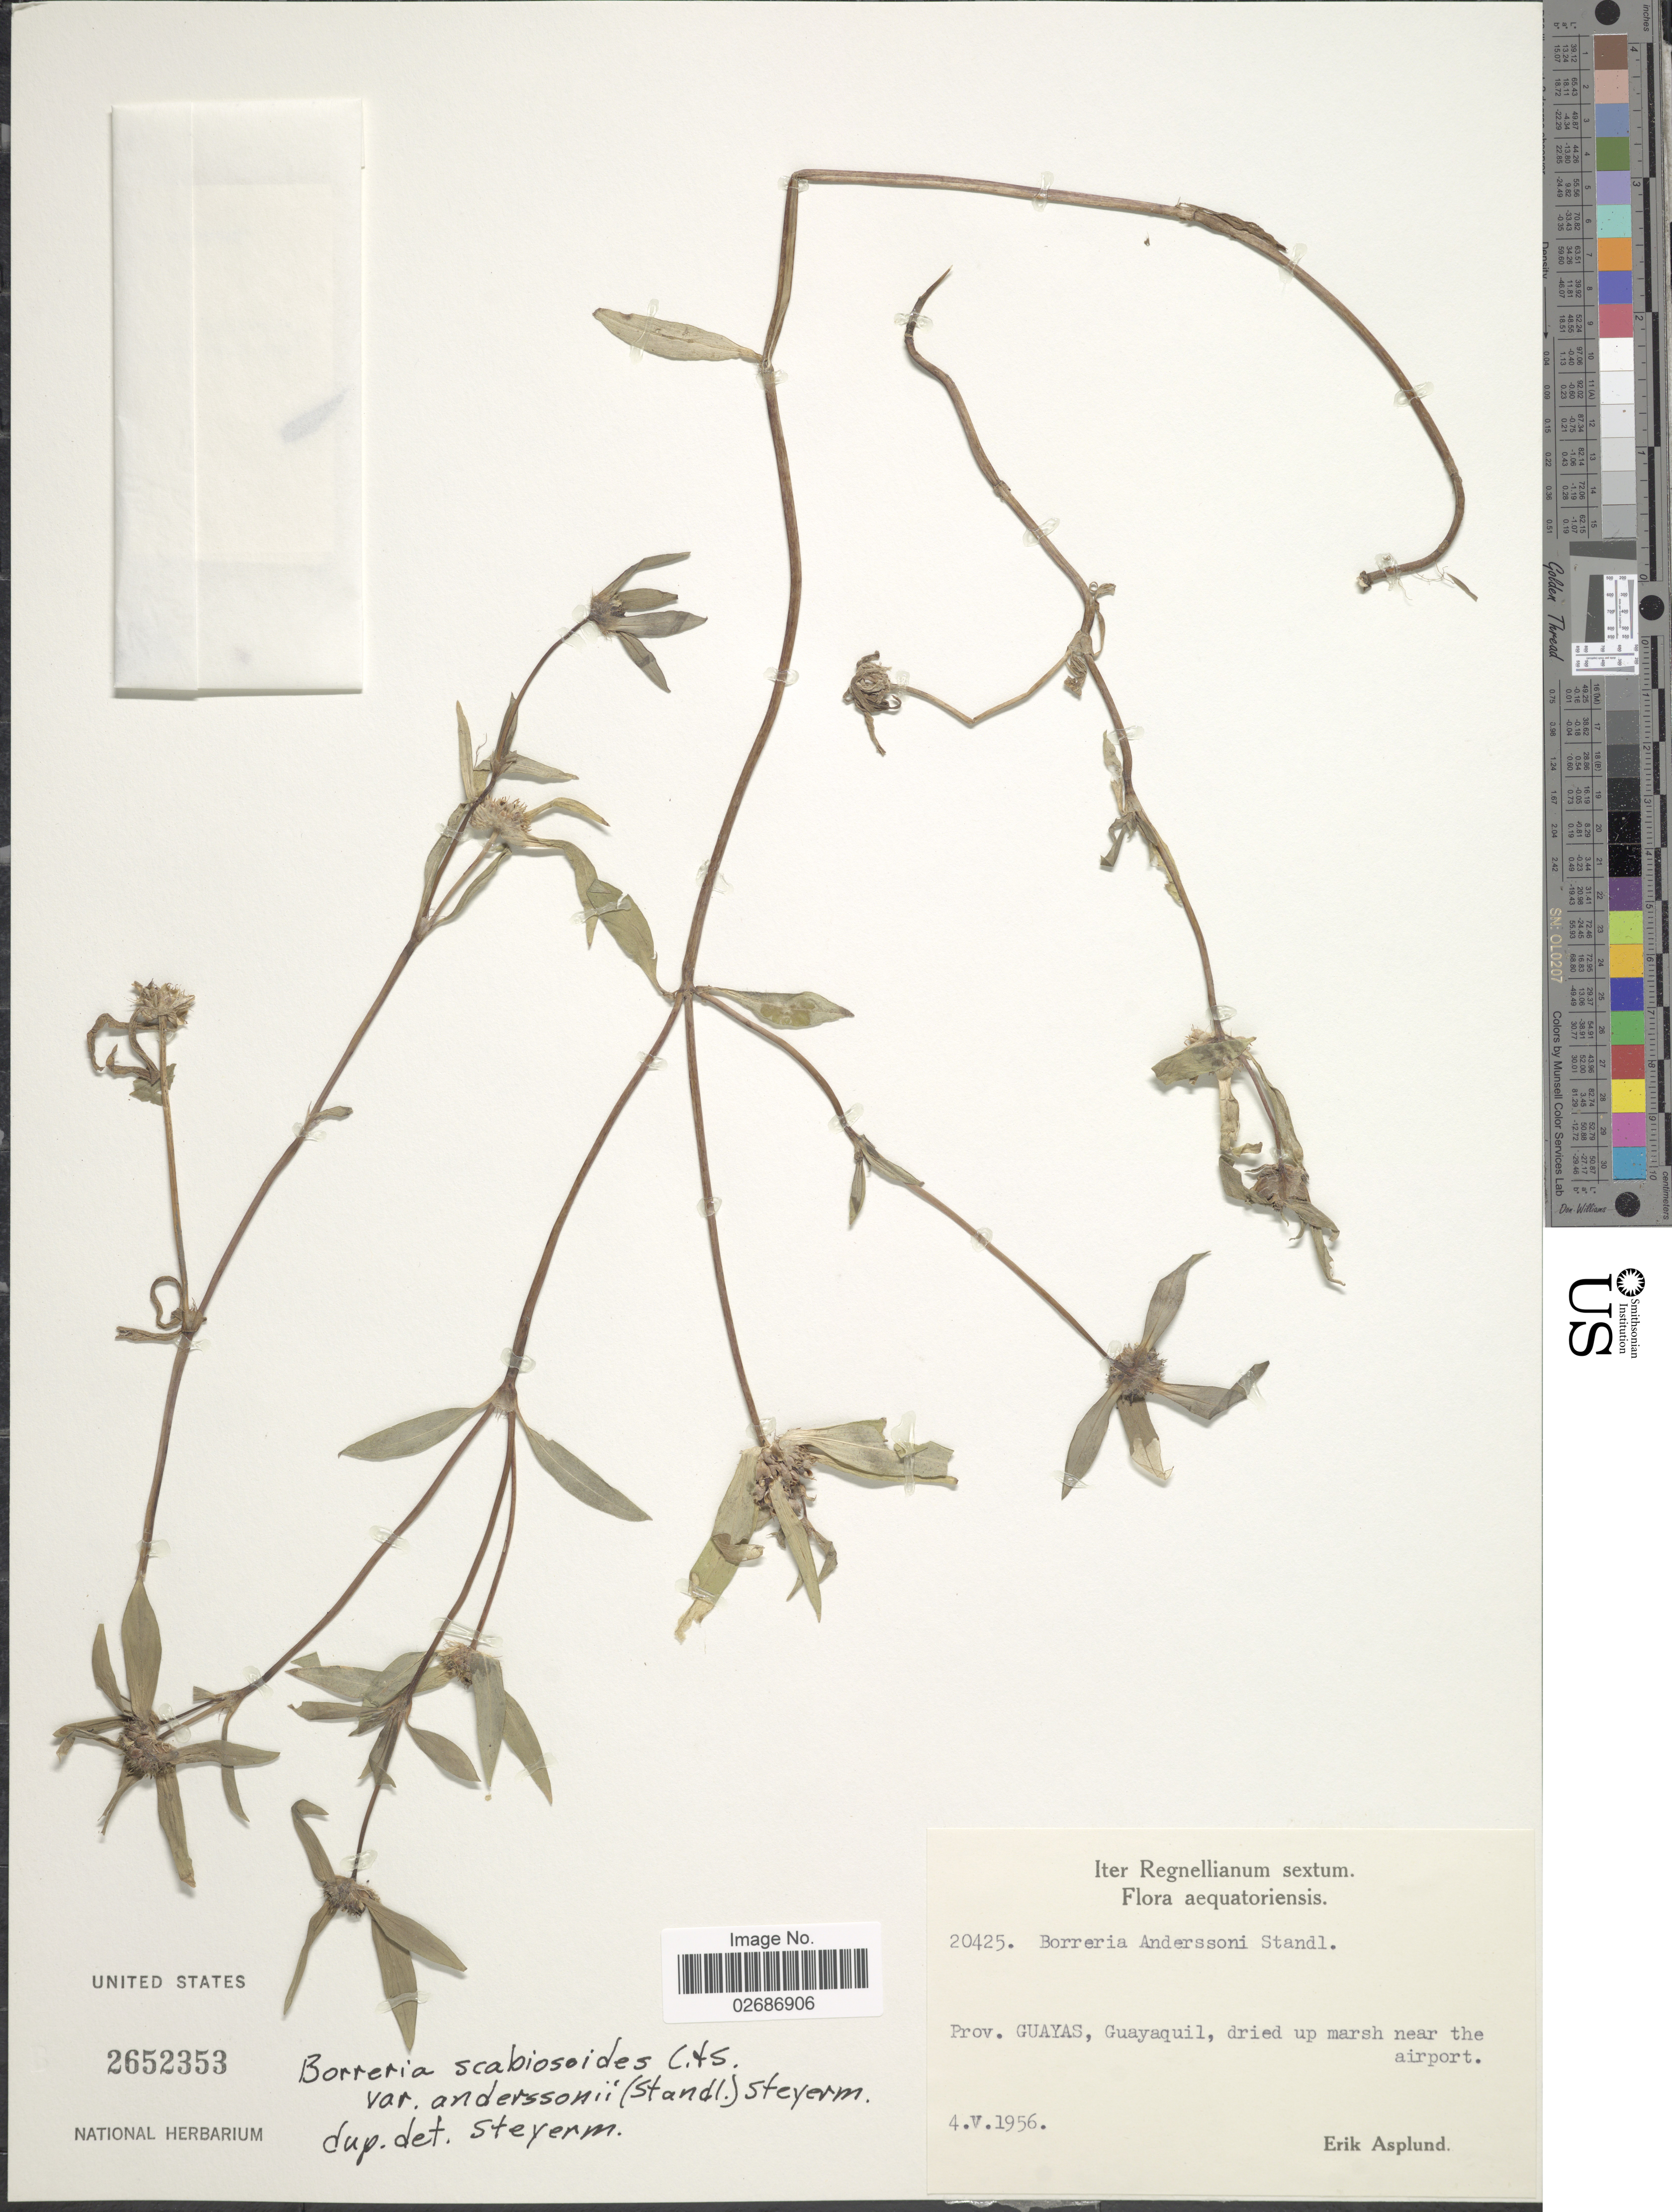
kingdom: Plantae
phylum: Tracheophyta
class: Magnoliopsida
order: Gentianales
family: Rubiaceae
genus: Borreria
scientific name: Borreria scabiosoides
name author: Cham. & Schltdl.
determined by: Kirkbride, J. H.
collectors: E. Asplund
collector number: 20425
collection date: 1956-05-04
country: Ecuador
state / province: Guayas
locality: Aequatoriensis, Guayaquil, dried up marsh near the airport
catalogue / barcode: US 2652353